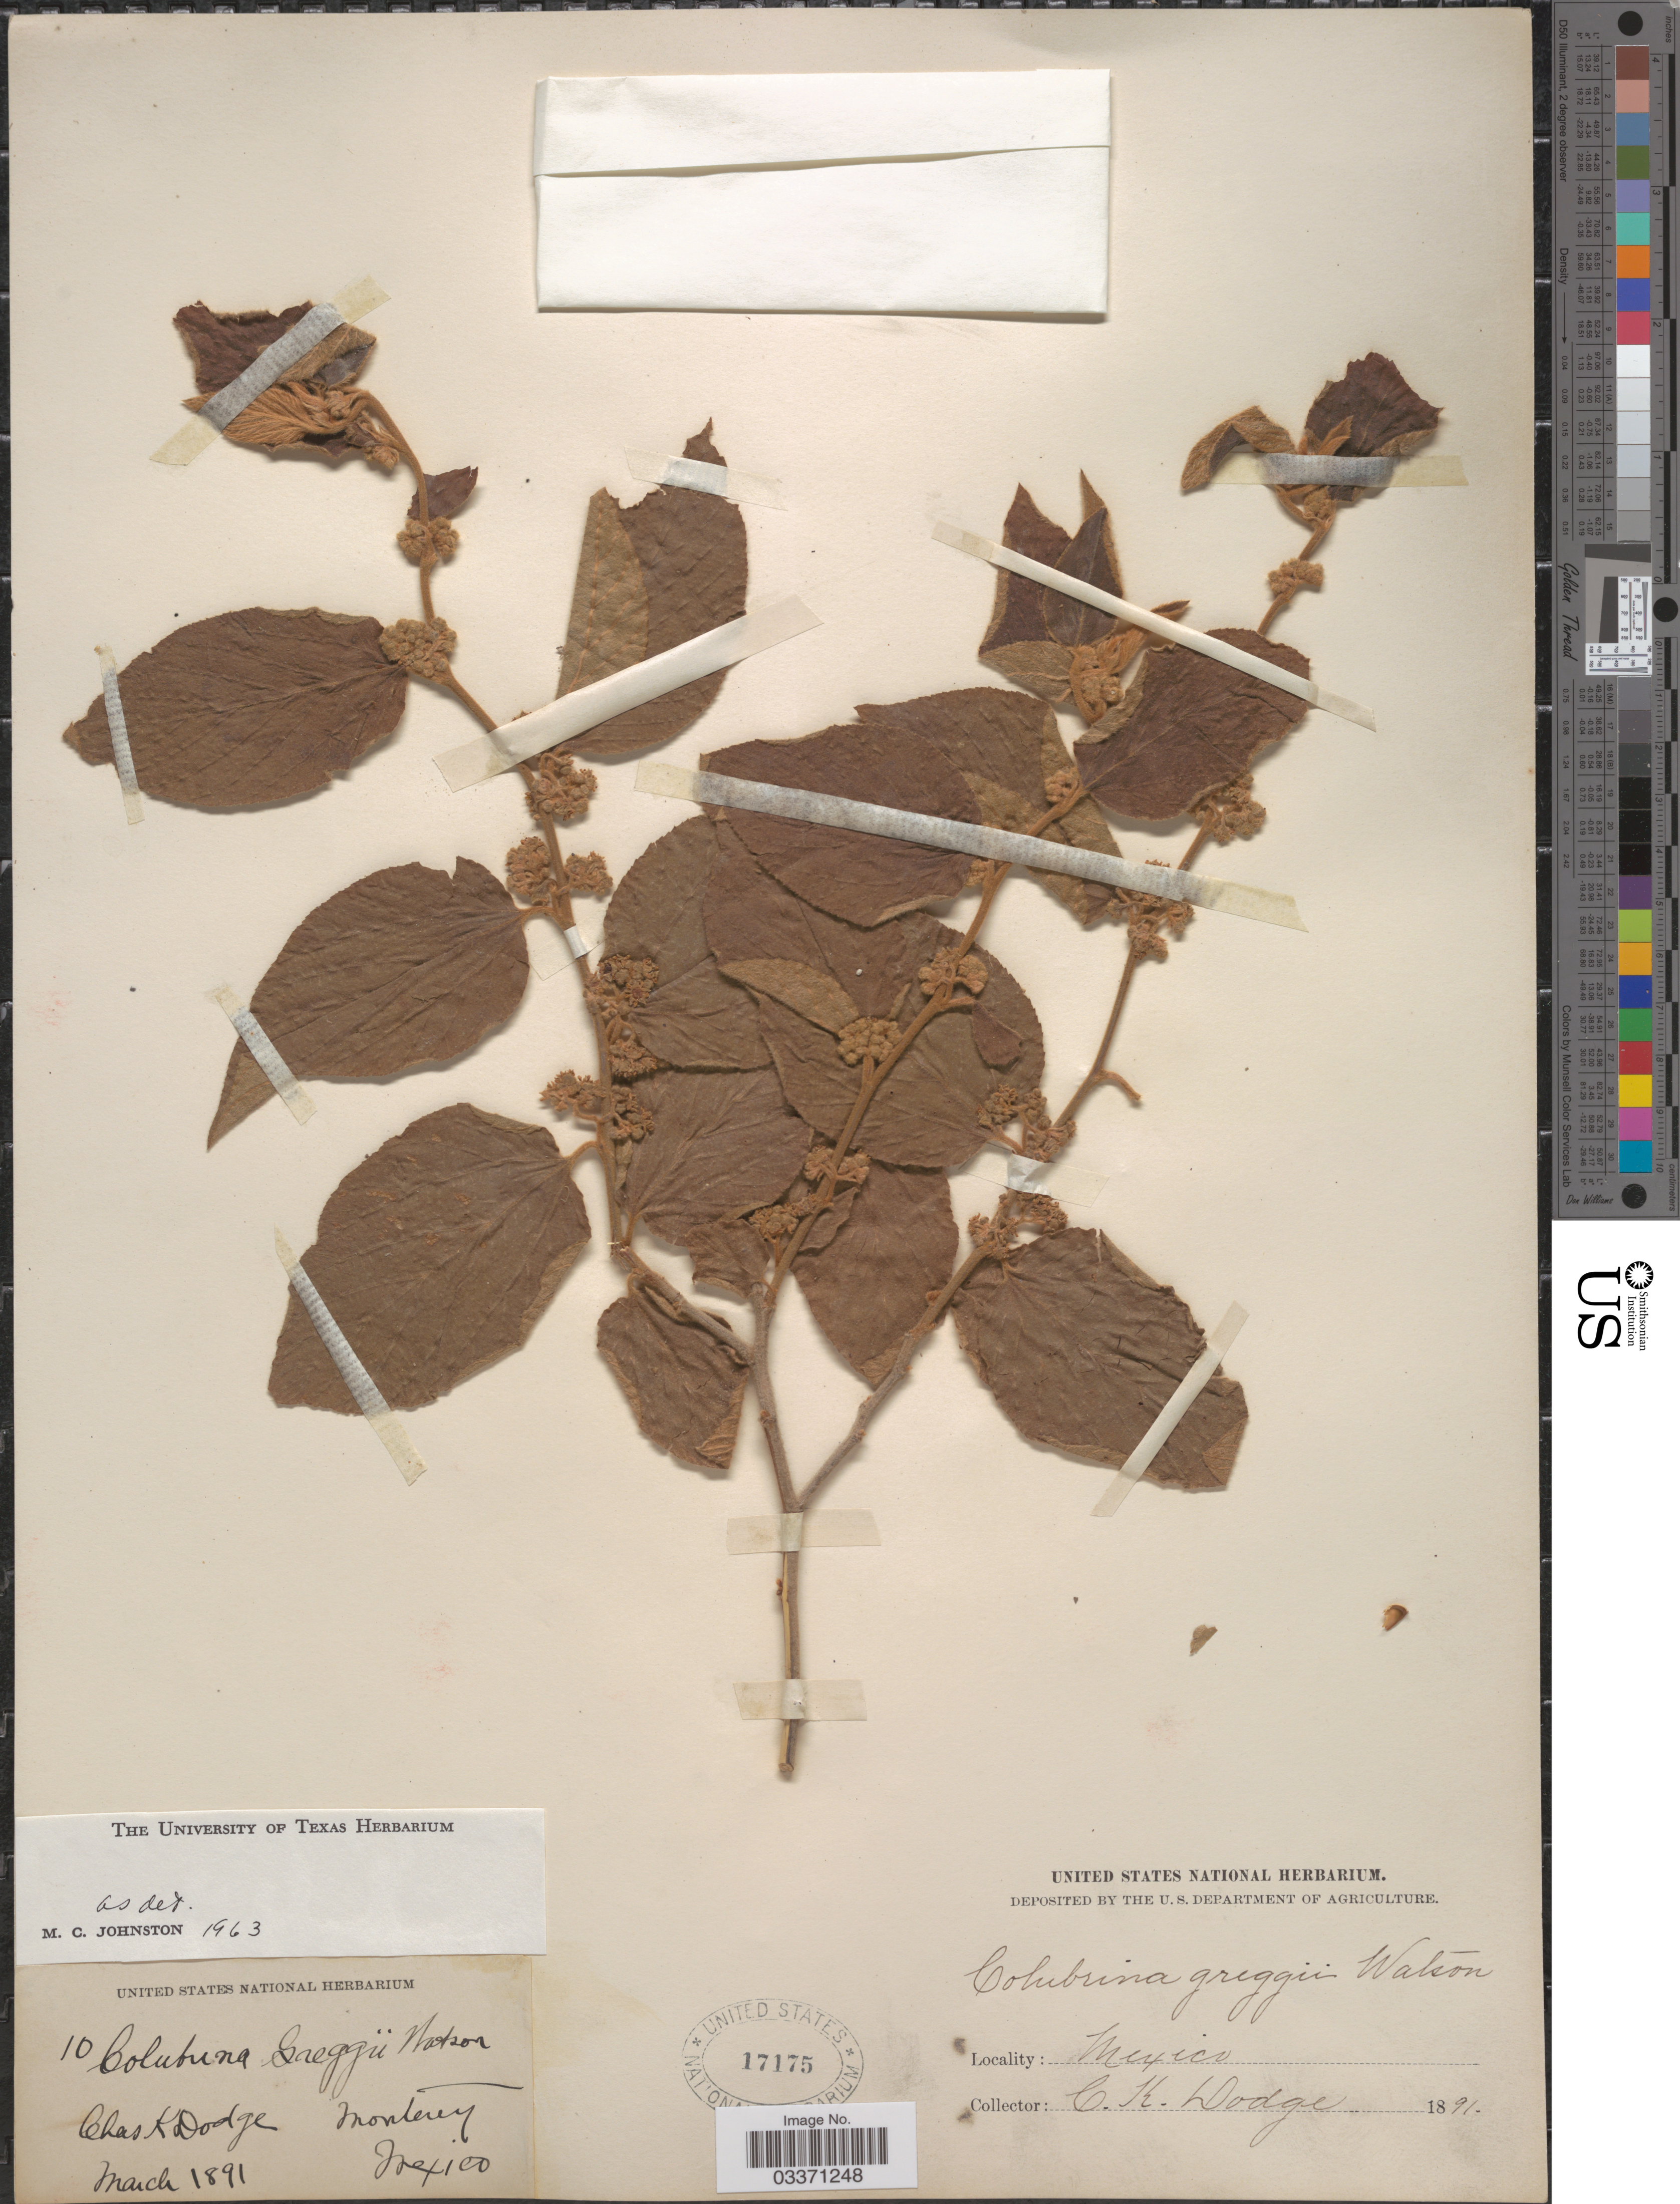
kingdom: Plantae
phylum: Tracheophyta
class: Magnoliopsida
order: Rosales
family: Rhamnaceae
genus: Colubrina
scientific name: Colubrina greggii var. greggii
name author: S. Watson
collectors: C. K. Dodge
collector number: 10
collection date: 1891-03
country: Mexico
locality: Monterey.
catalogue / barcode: US 17175